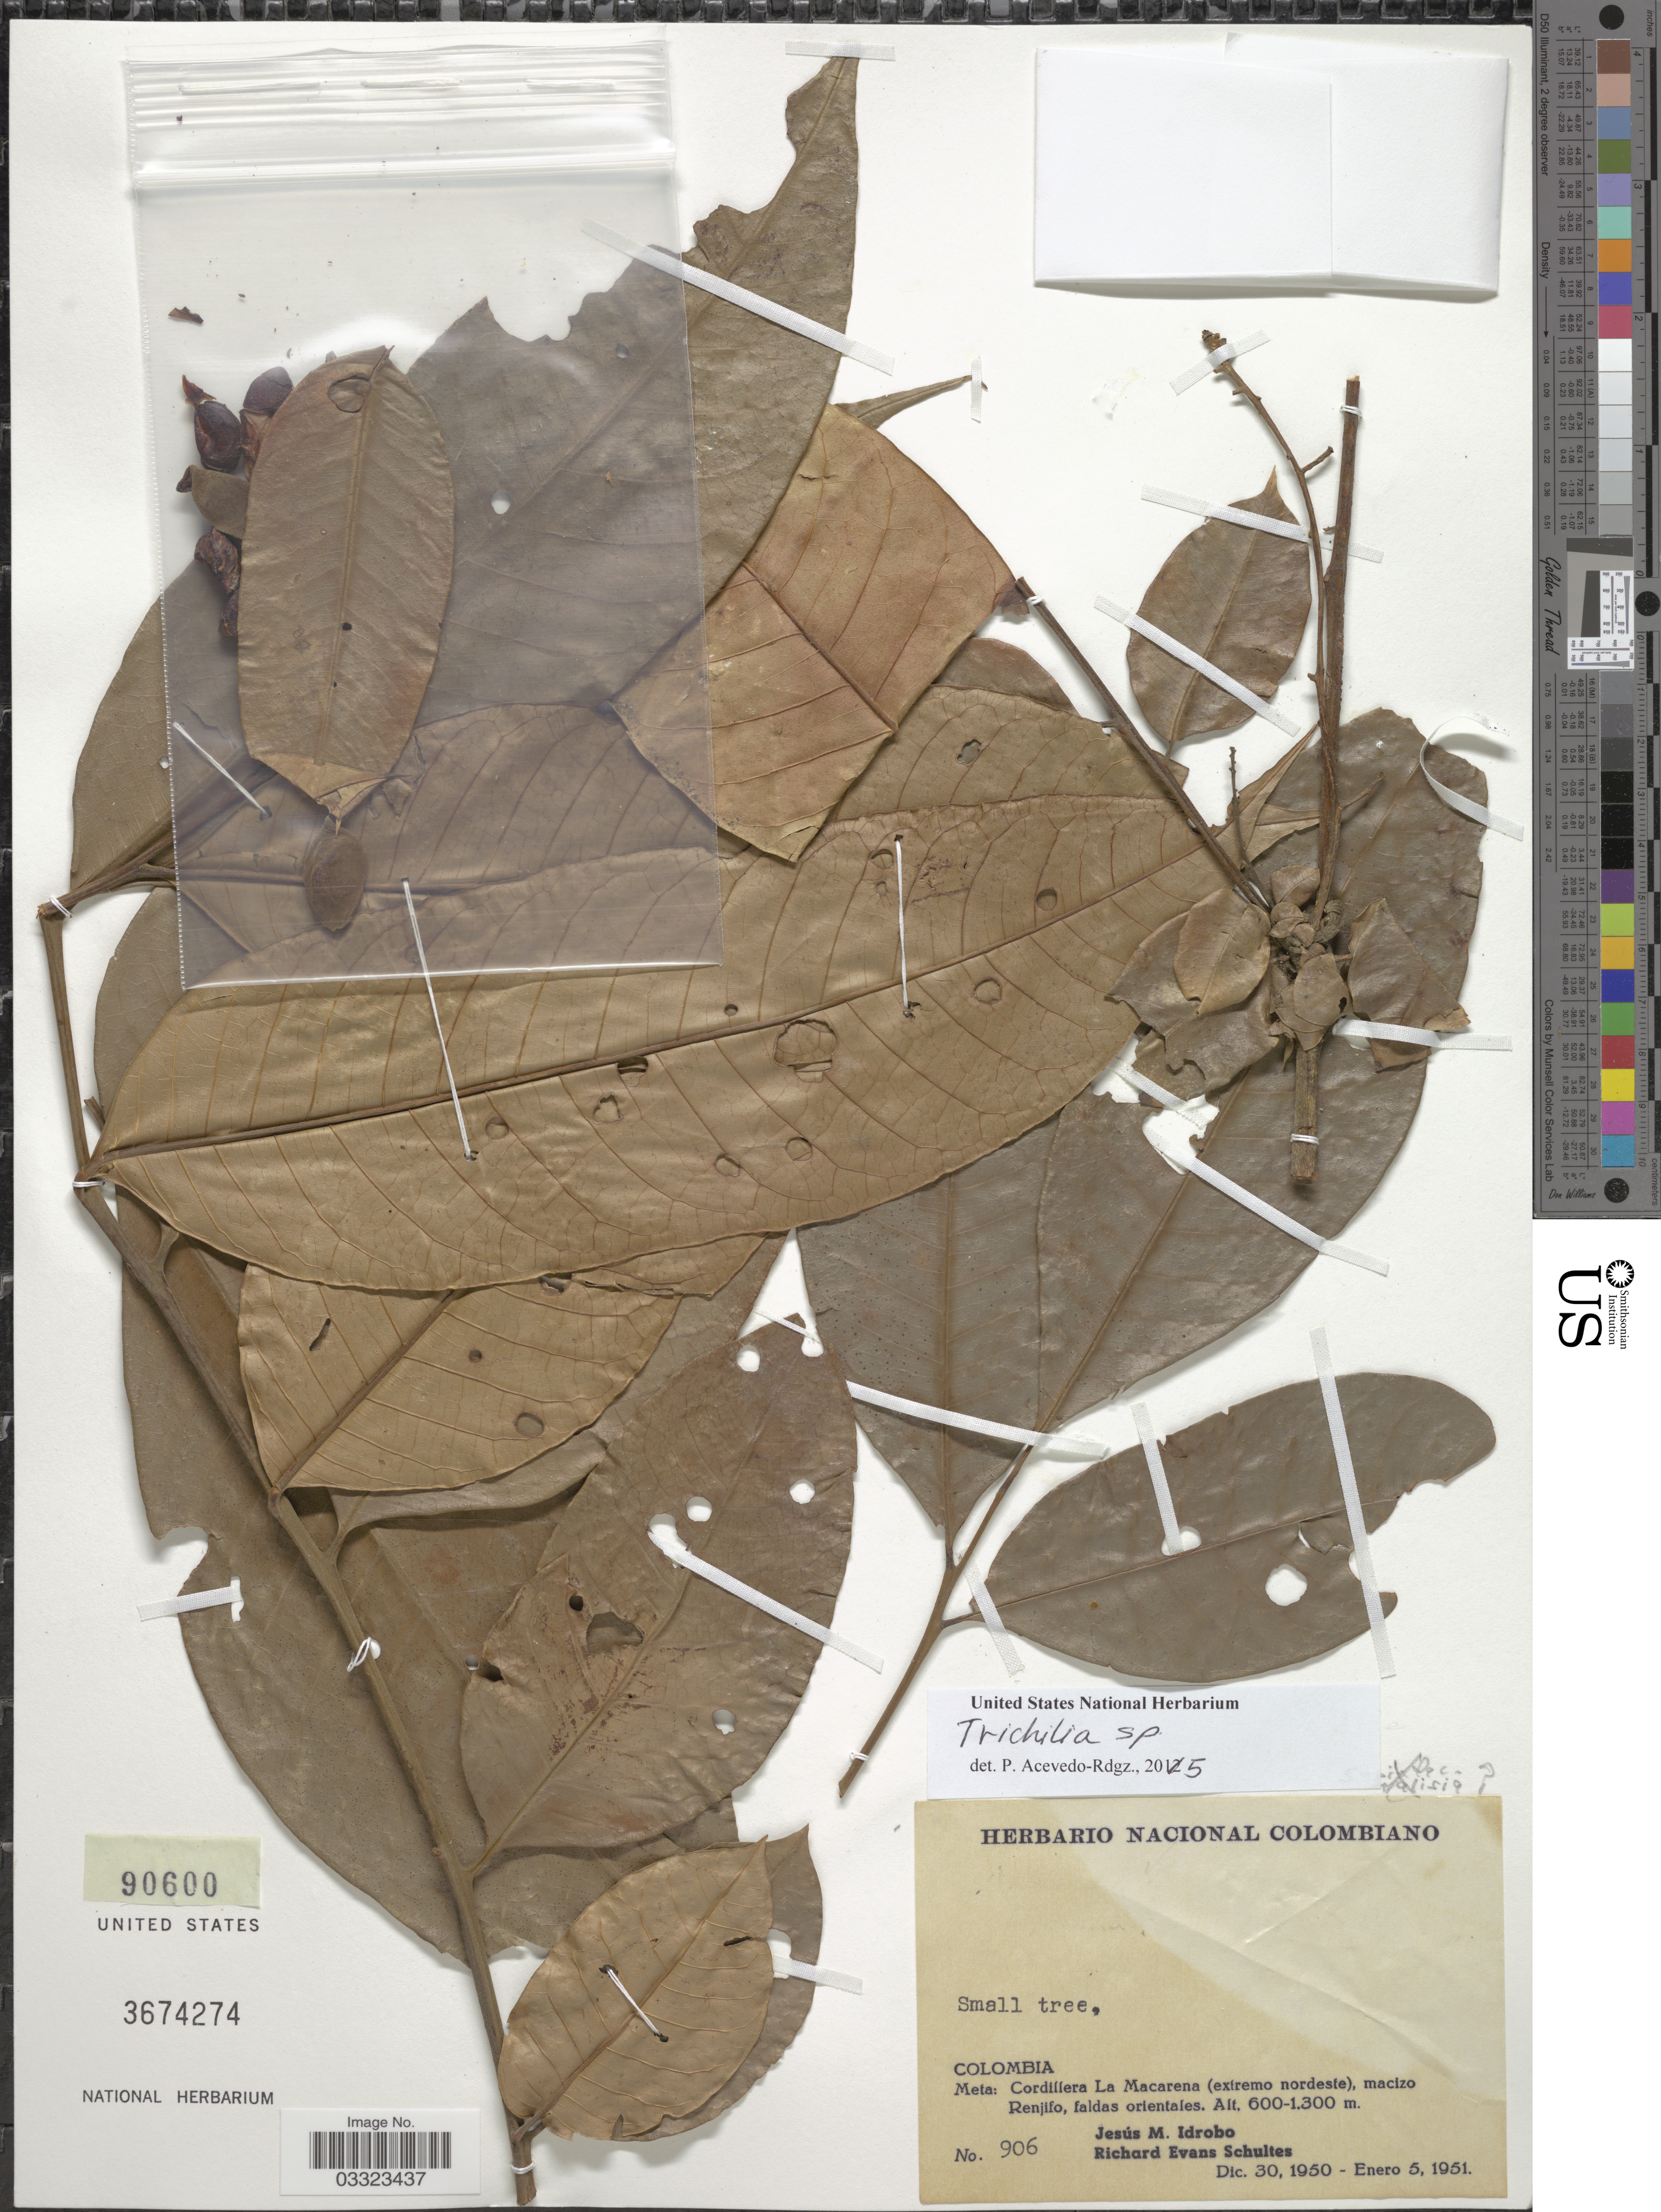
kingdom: Plantae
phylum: Tracheophyta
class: Magnoliopsida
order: Sapindales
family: Meliaceae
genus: Trichilia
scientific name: Trichilia sp.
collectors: J. M. Idrobo & R. E. Schultes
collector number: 906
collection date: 1950-12-30/1951-01-05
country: Colombia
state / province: Meta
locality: Cordillera La Macarena (extremo nordeste), macizo Renjifo, faldas orientales.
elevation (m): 600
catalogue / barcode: US 3674274